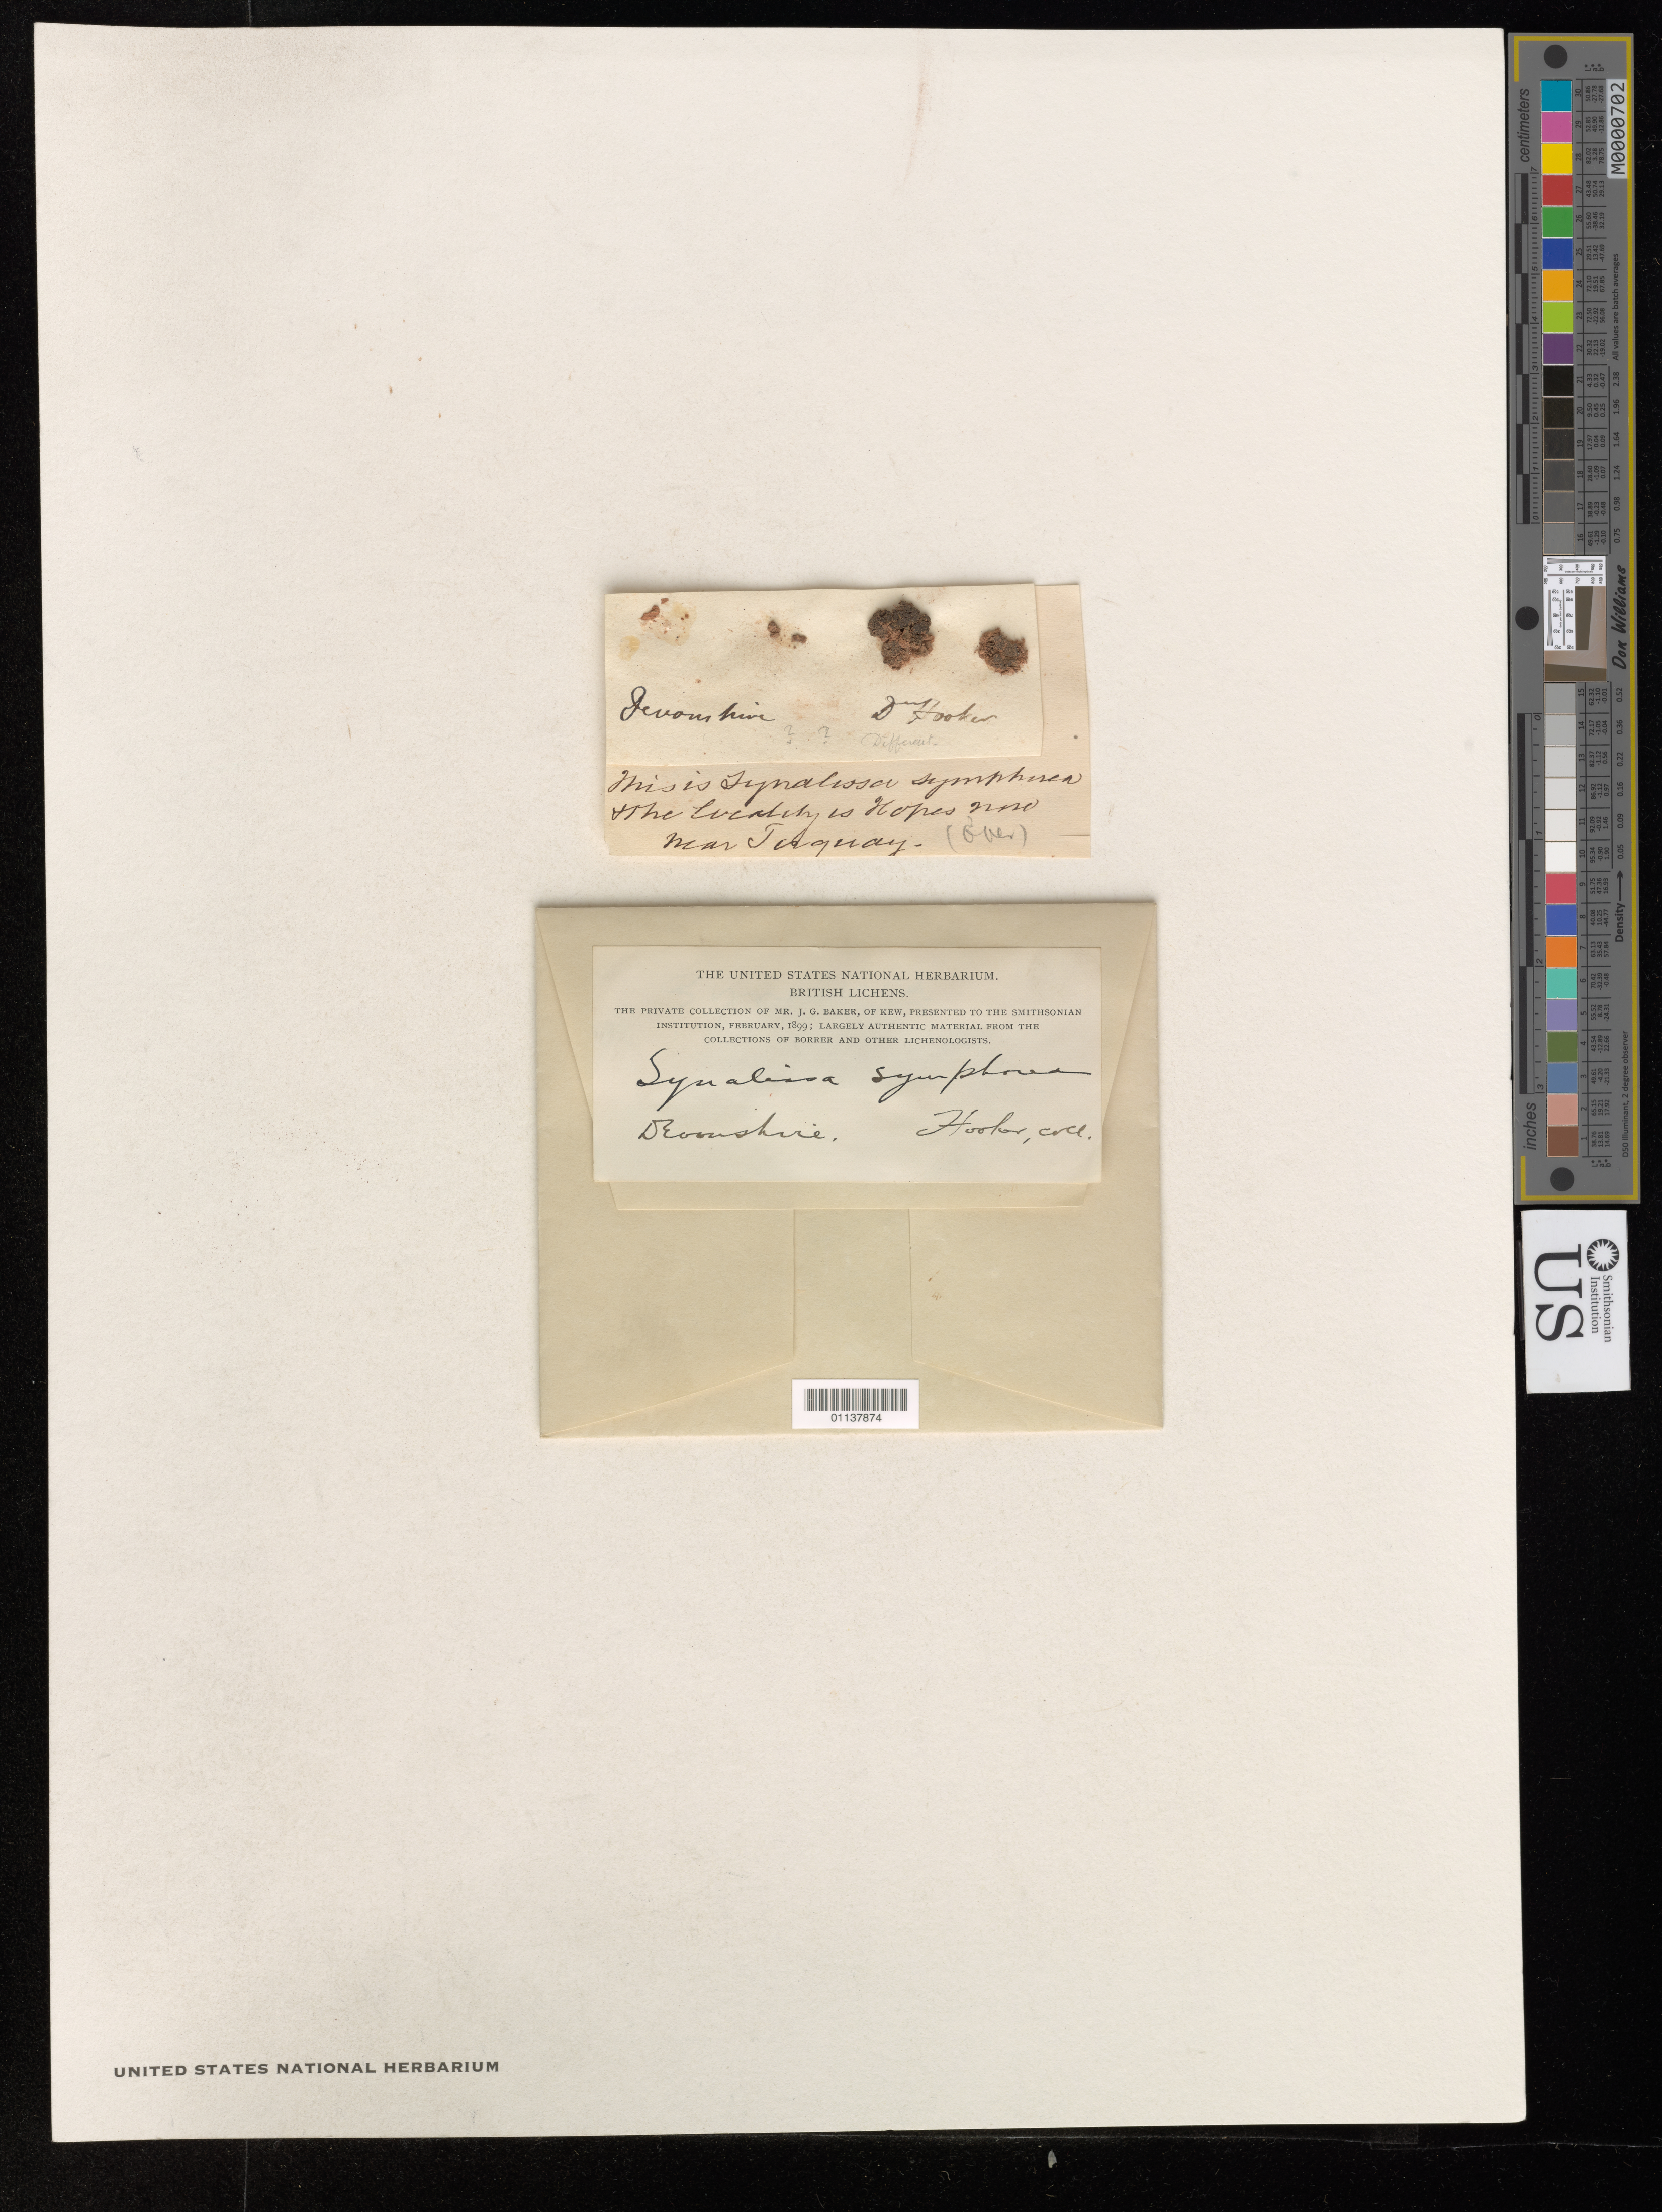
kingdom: Fungi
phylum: Ascomycota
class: Lichinomycetes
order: Lichinales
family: Lichinaceae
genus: Synalissa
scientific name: Synalissa symphorea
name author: (Ach.) Nyl.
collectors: ex herb. J.G. Baker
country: United Kingdom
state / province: England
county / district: Devonshire